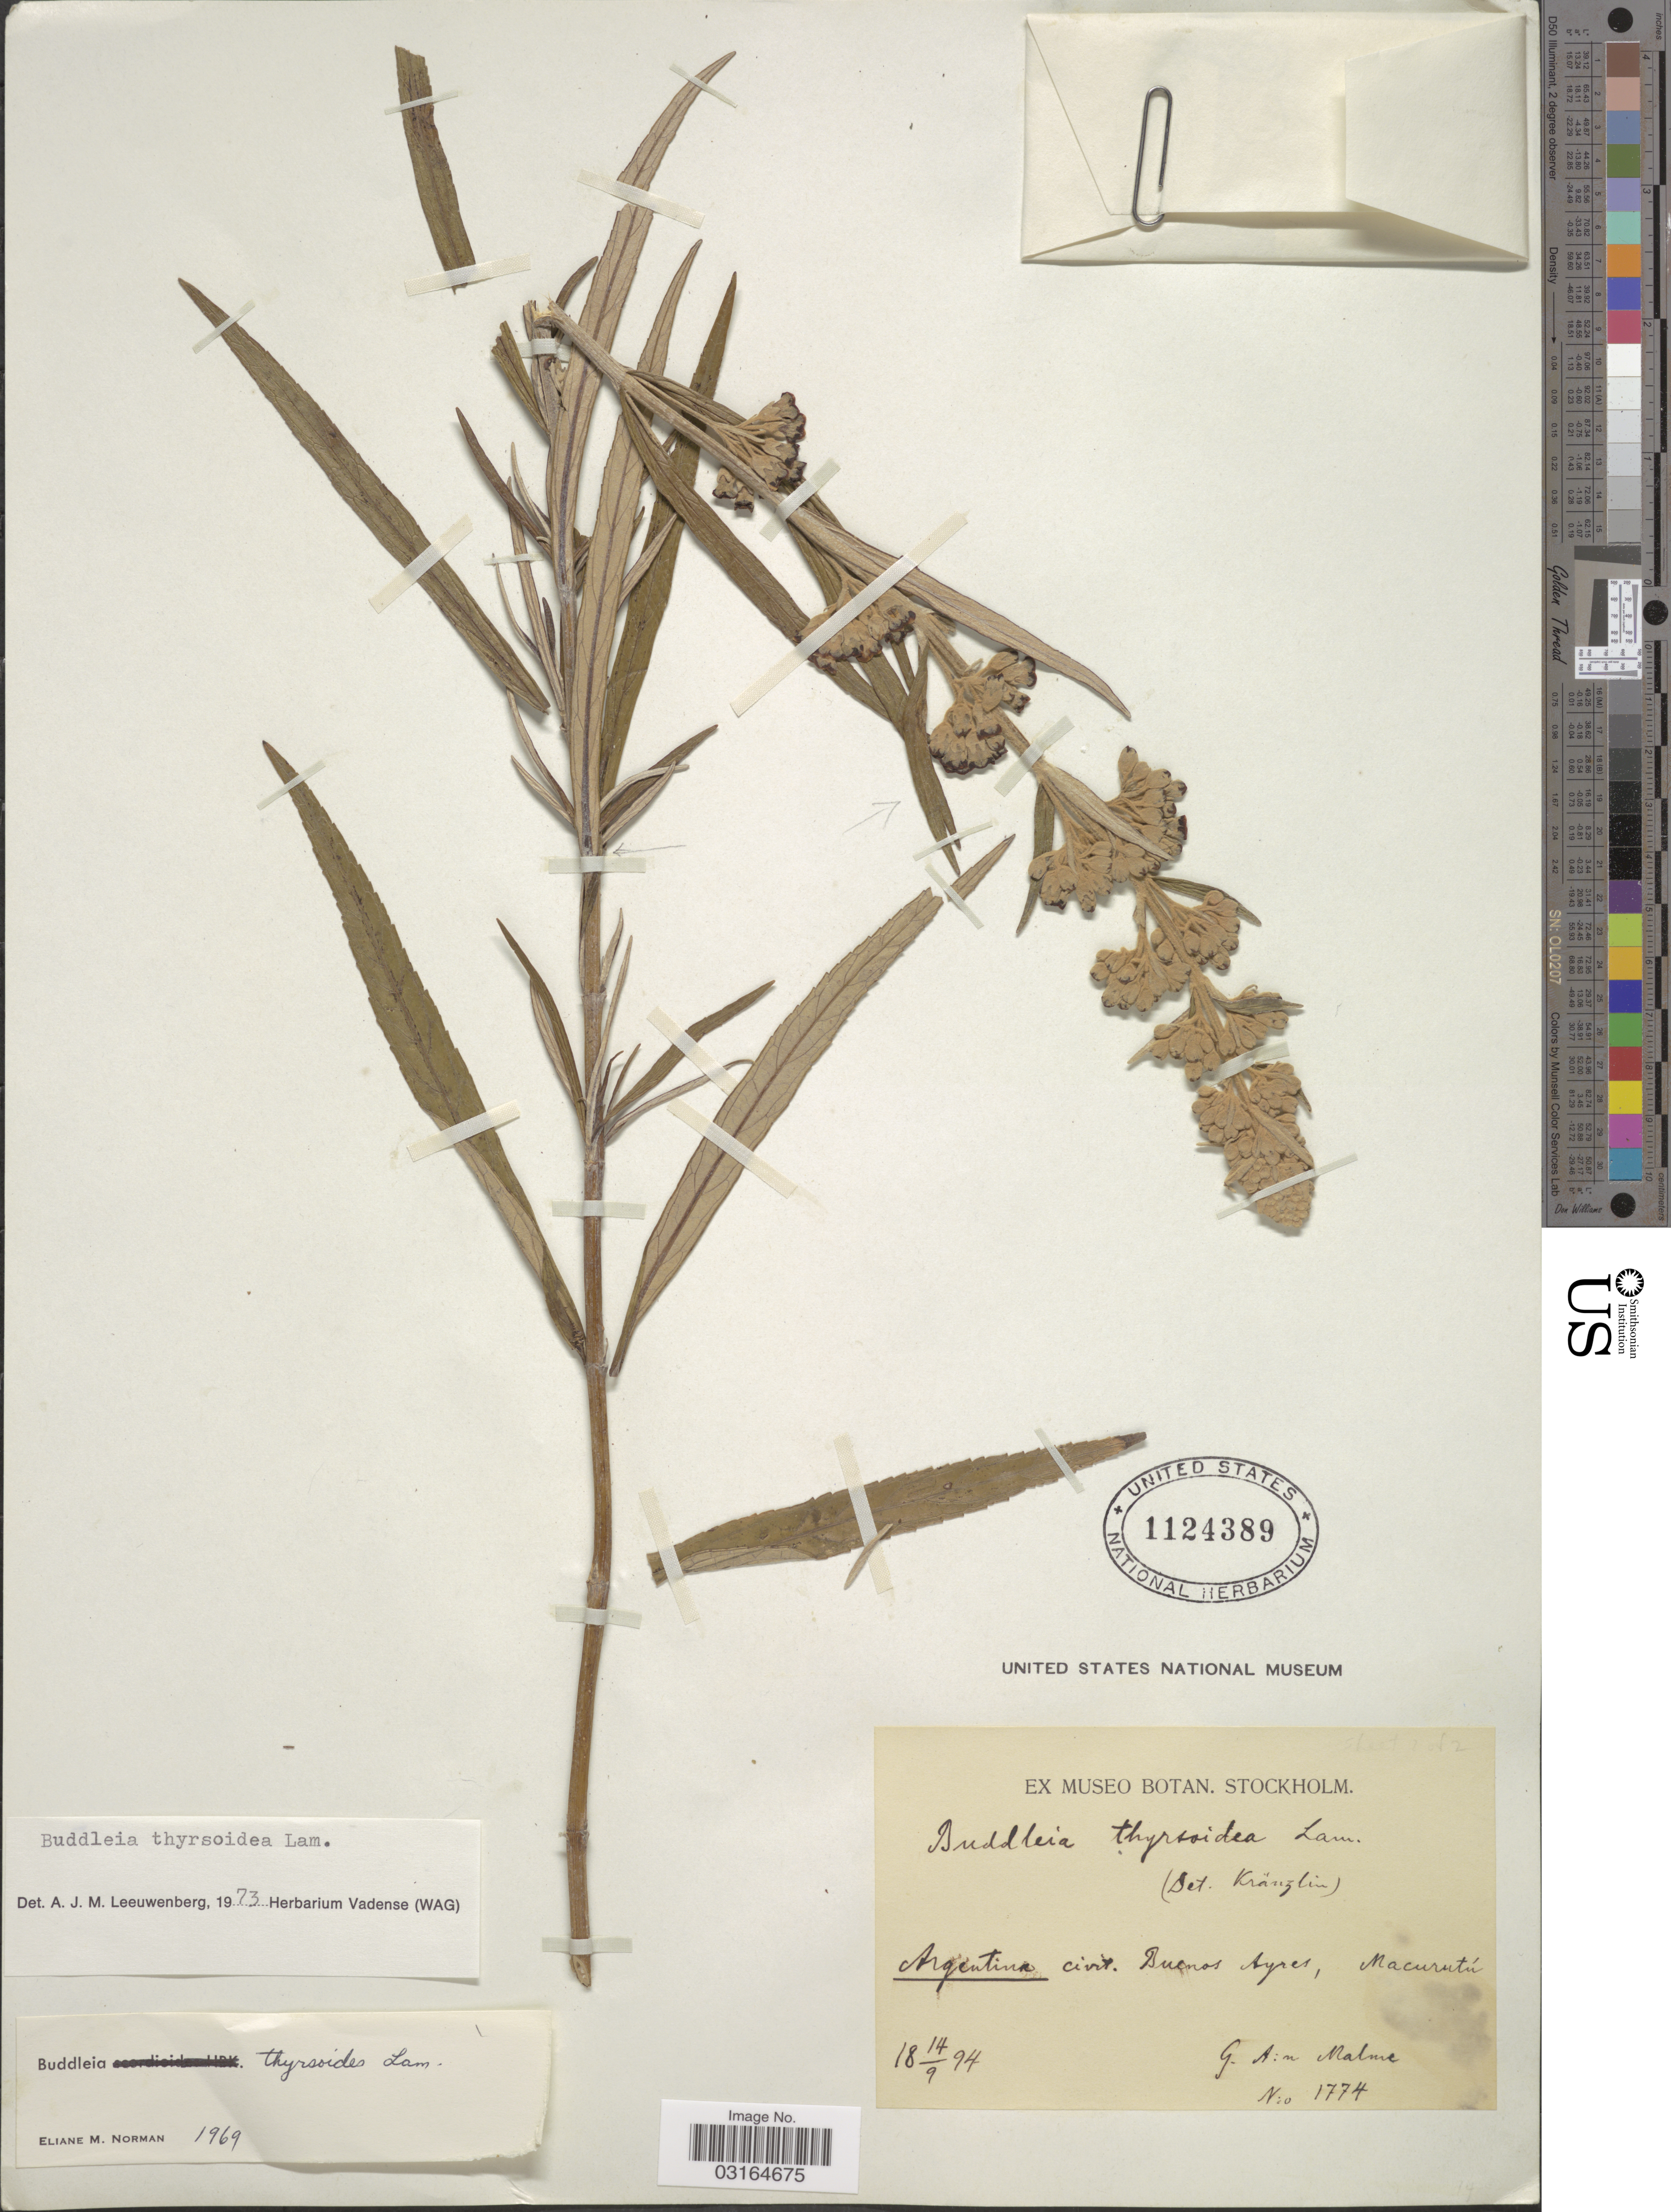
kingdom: Plantae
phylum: Tracheophyta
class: Magnoliopsida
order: Lamiales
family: Scrophulariaceae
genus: Buddleja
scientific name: Buddleja thyrsoides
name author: Lam.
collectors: G. O. A. Malme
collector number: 1774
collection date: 1894-09-14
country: Argentina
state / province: Buenos Aires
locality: Civit Buenos Aires, nacurutú.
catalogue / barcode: US 1124389